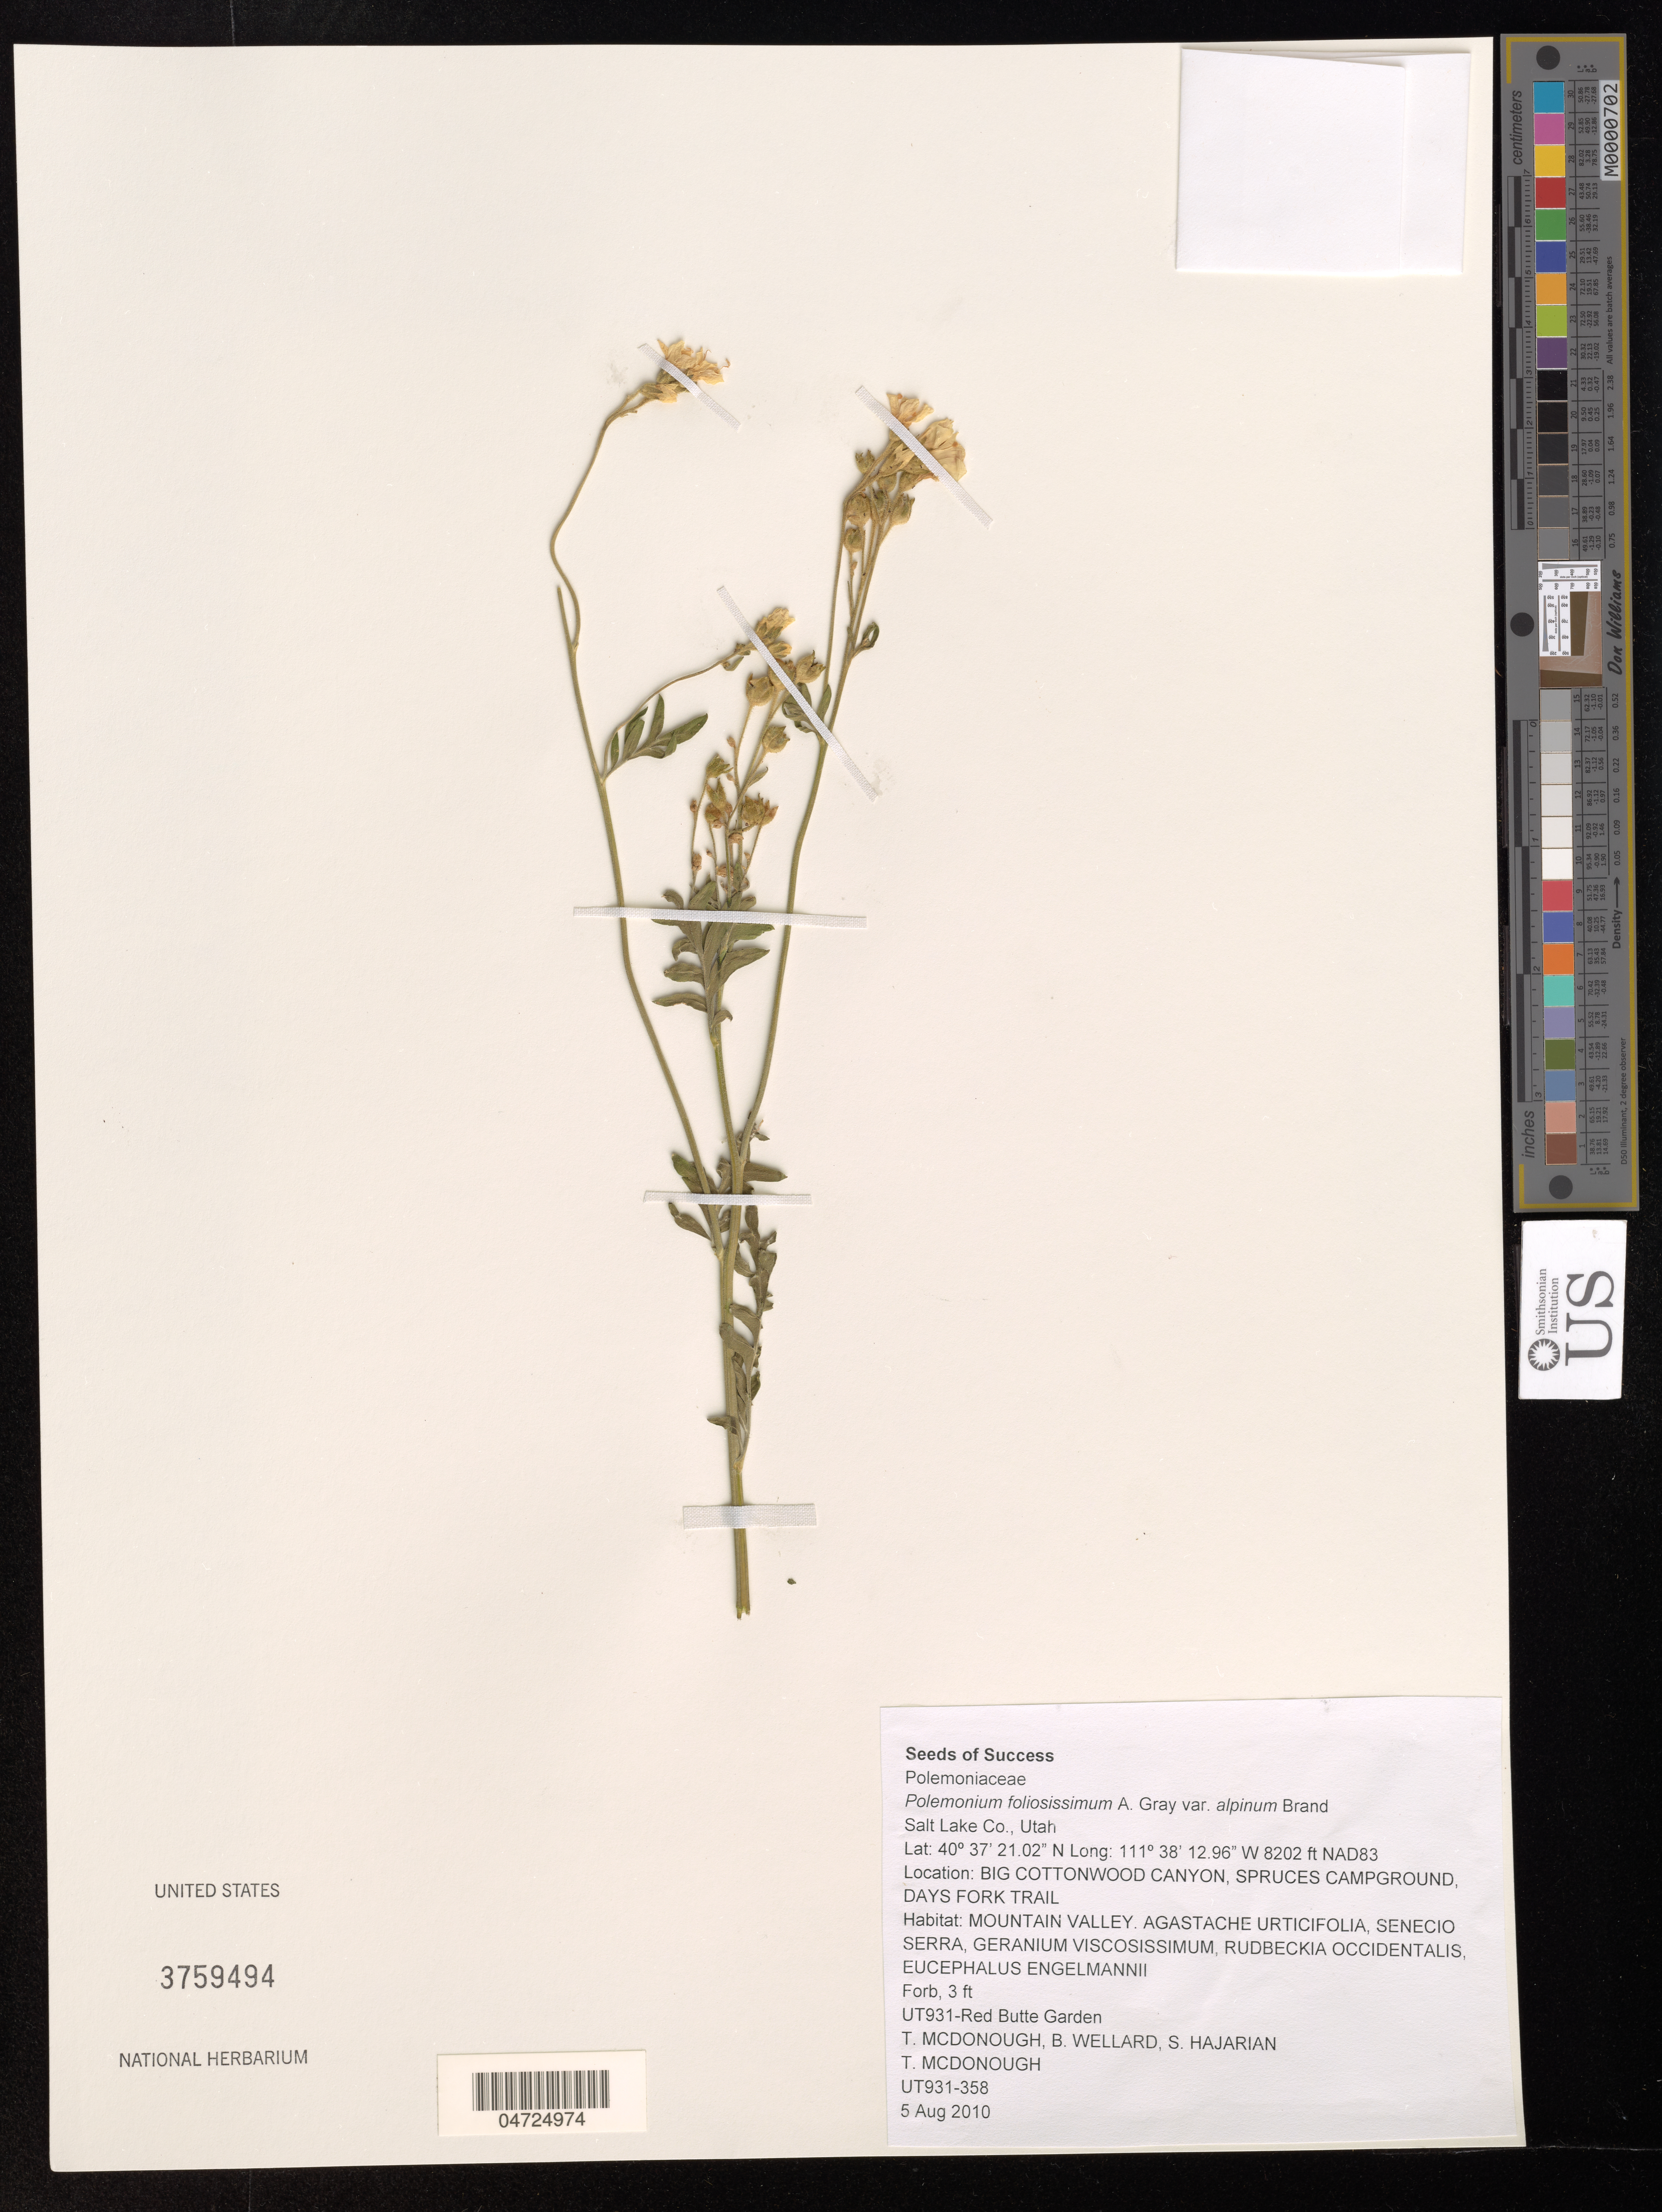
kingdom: Plantae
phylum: Tracheophyta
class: Magnoliopsida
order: Ericales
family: Polemoniaceae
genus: Polemonium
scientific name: Polemonium foliosissimum var. alpinum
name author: Brand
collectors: T. McDonough, B. Wellard & S. Hajarian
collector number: UT931-358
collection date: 2010-08-05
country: United States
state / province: Utah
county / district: Salt Lake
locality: Salt Lake Co. NAD83. Big Cottonwood Canyon, Spruces Campground, Days Fork Trail. Mountain Valley. UT931-Red Butte Garden.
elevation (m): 2500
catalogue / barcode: US 3759494